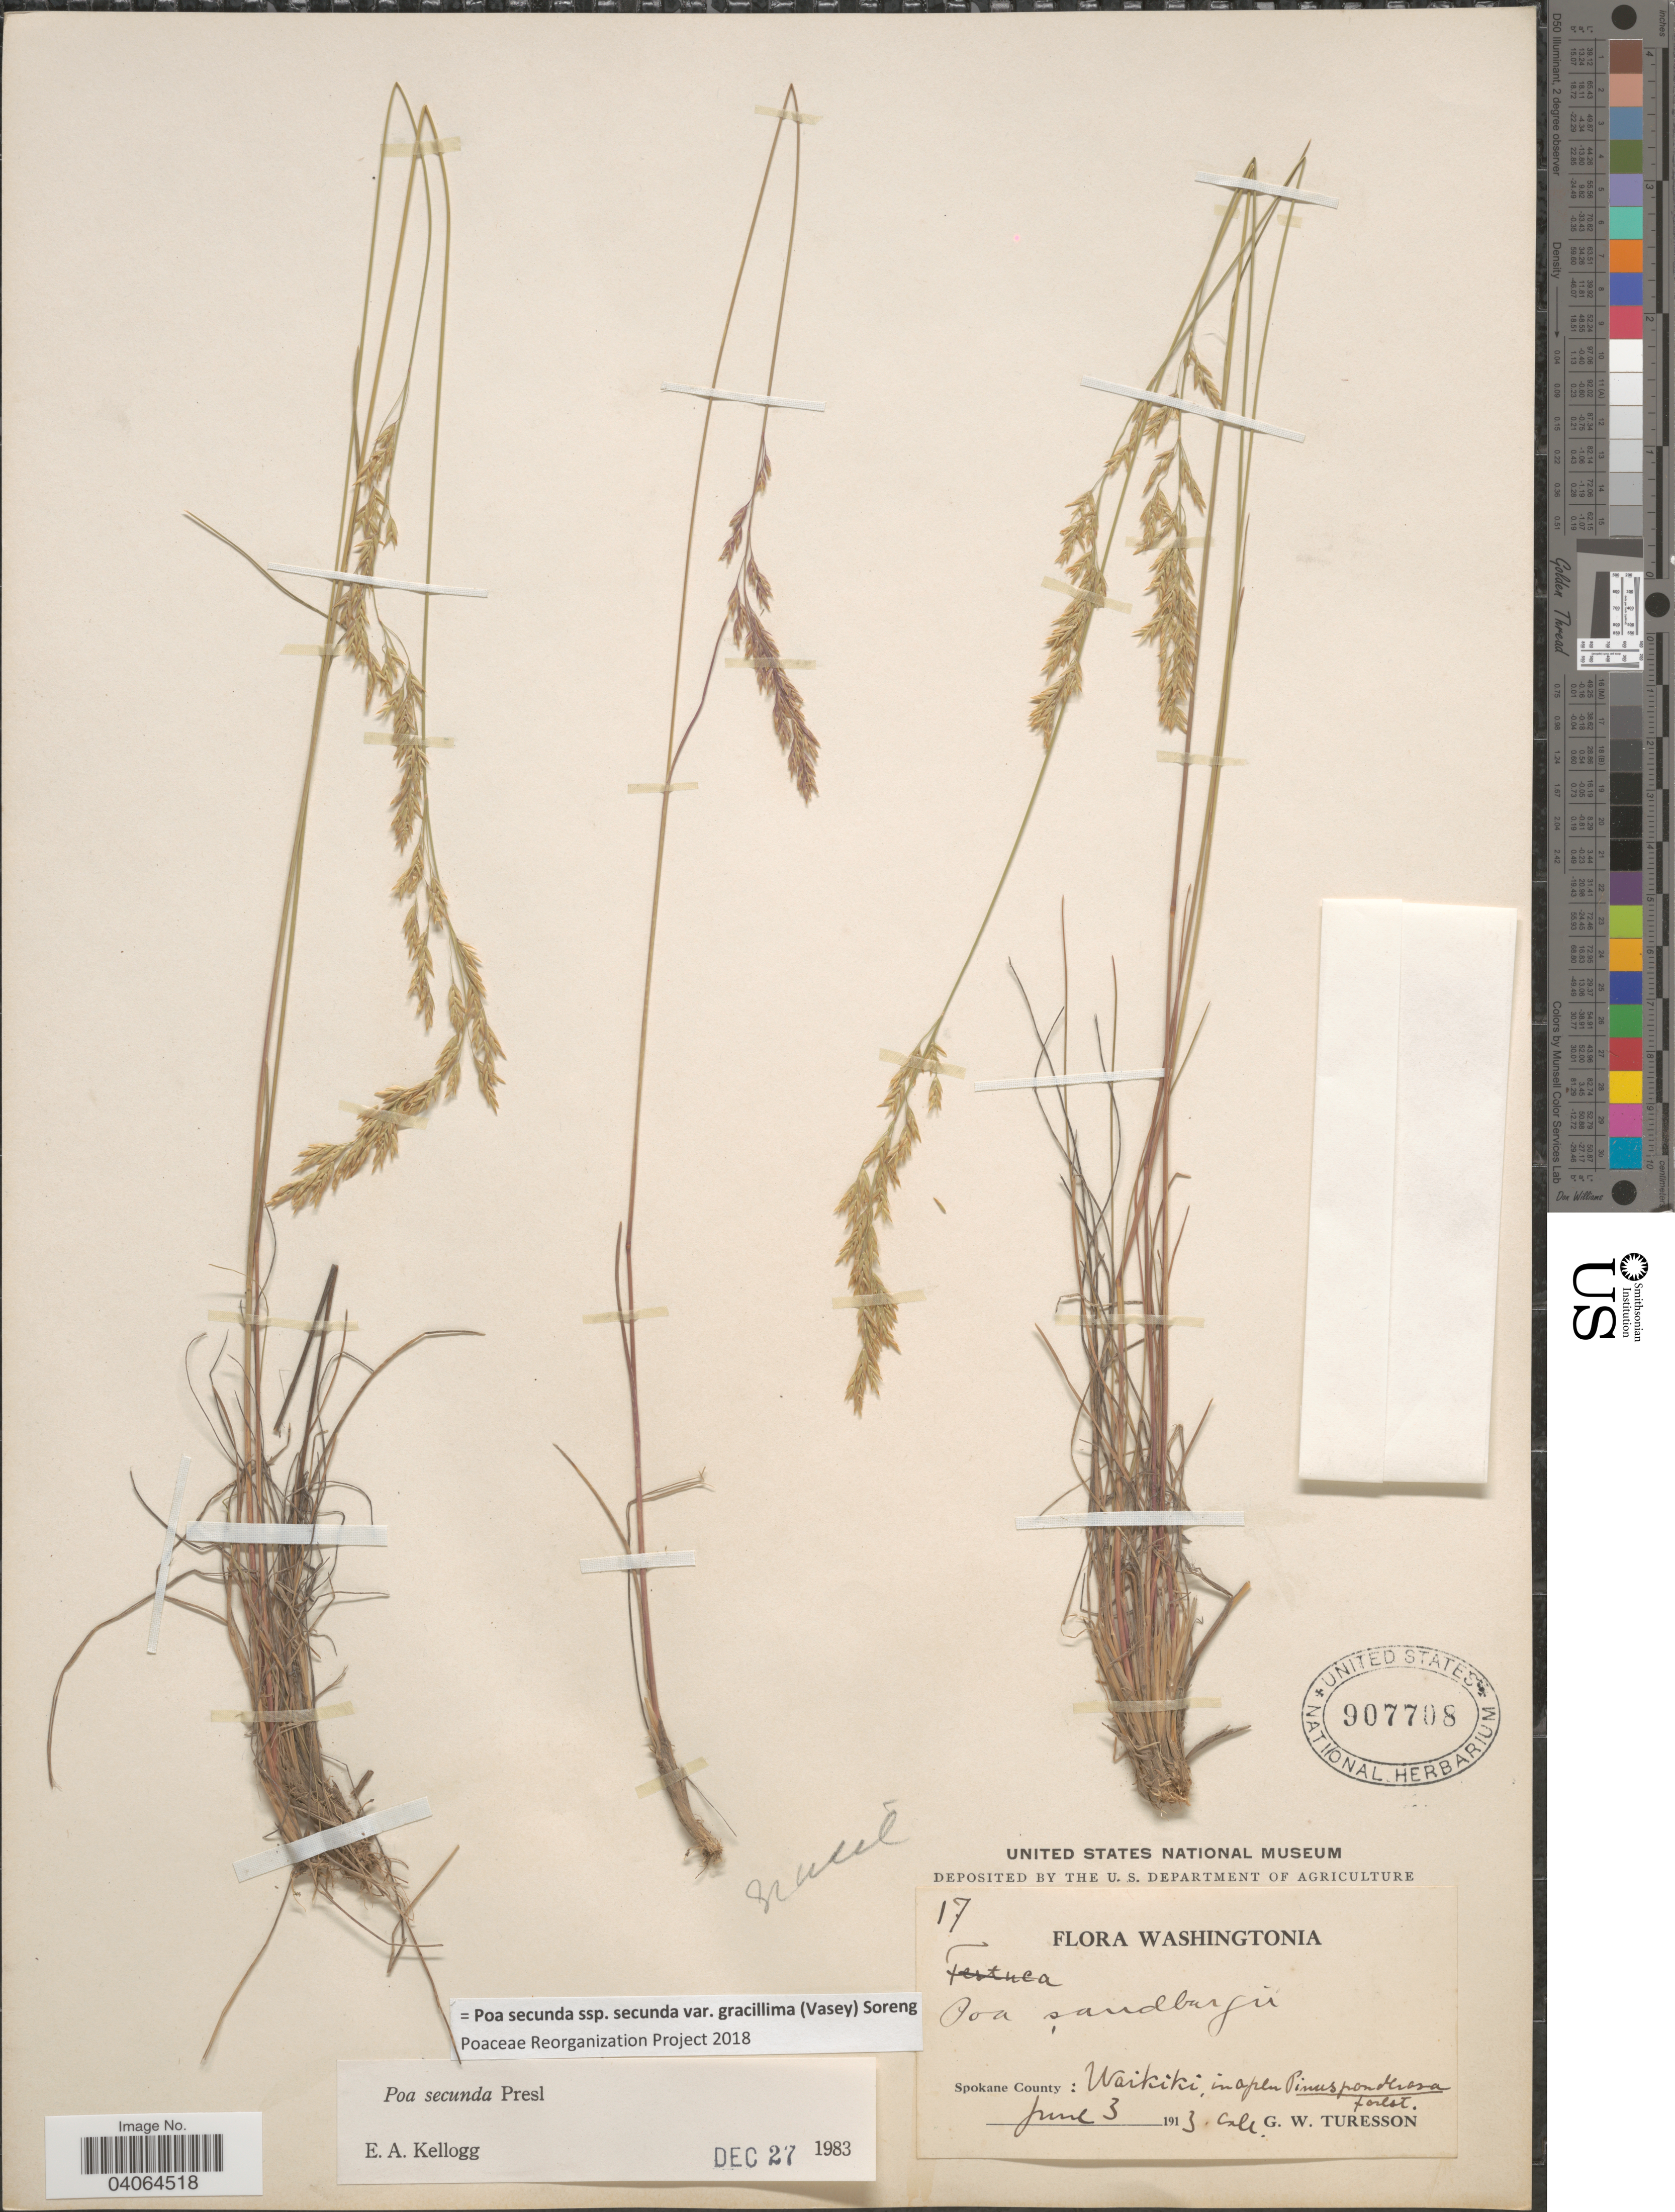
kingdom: Plantae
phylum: Tracheophyta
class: Liliopsida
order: Poales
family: Poaceae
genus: Poa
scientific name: Poa secunda subsp. secunda var. gracillima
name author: (Vasey) Soreng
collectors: G. Turesson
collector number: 17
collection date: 1913-06-03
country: United States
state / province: Washington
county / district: Spokane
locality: Spokane County: Waikiki.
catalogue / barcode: US 907708